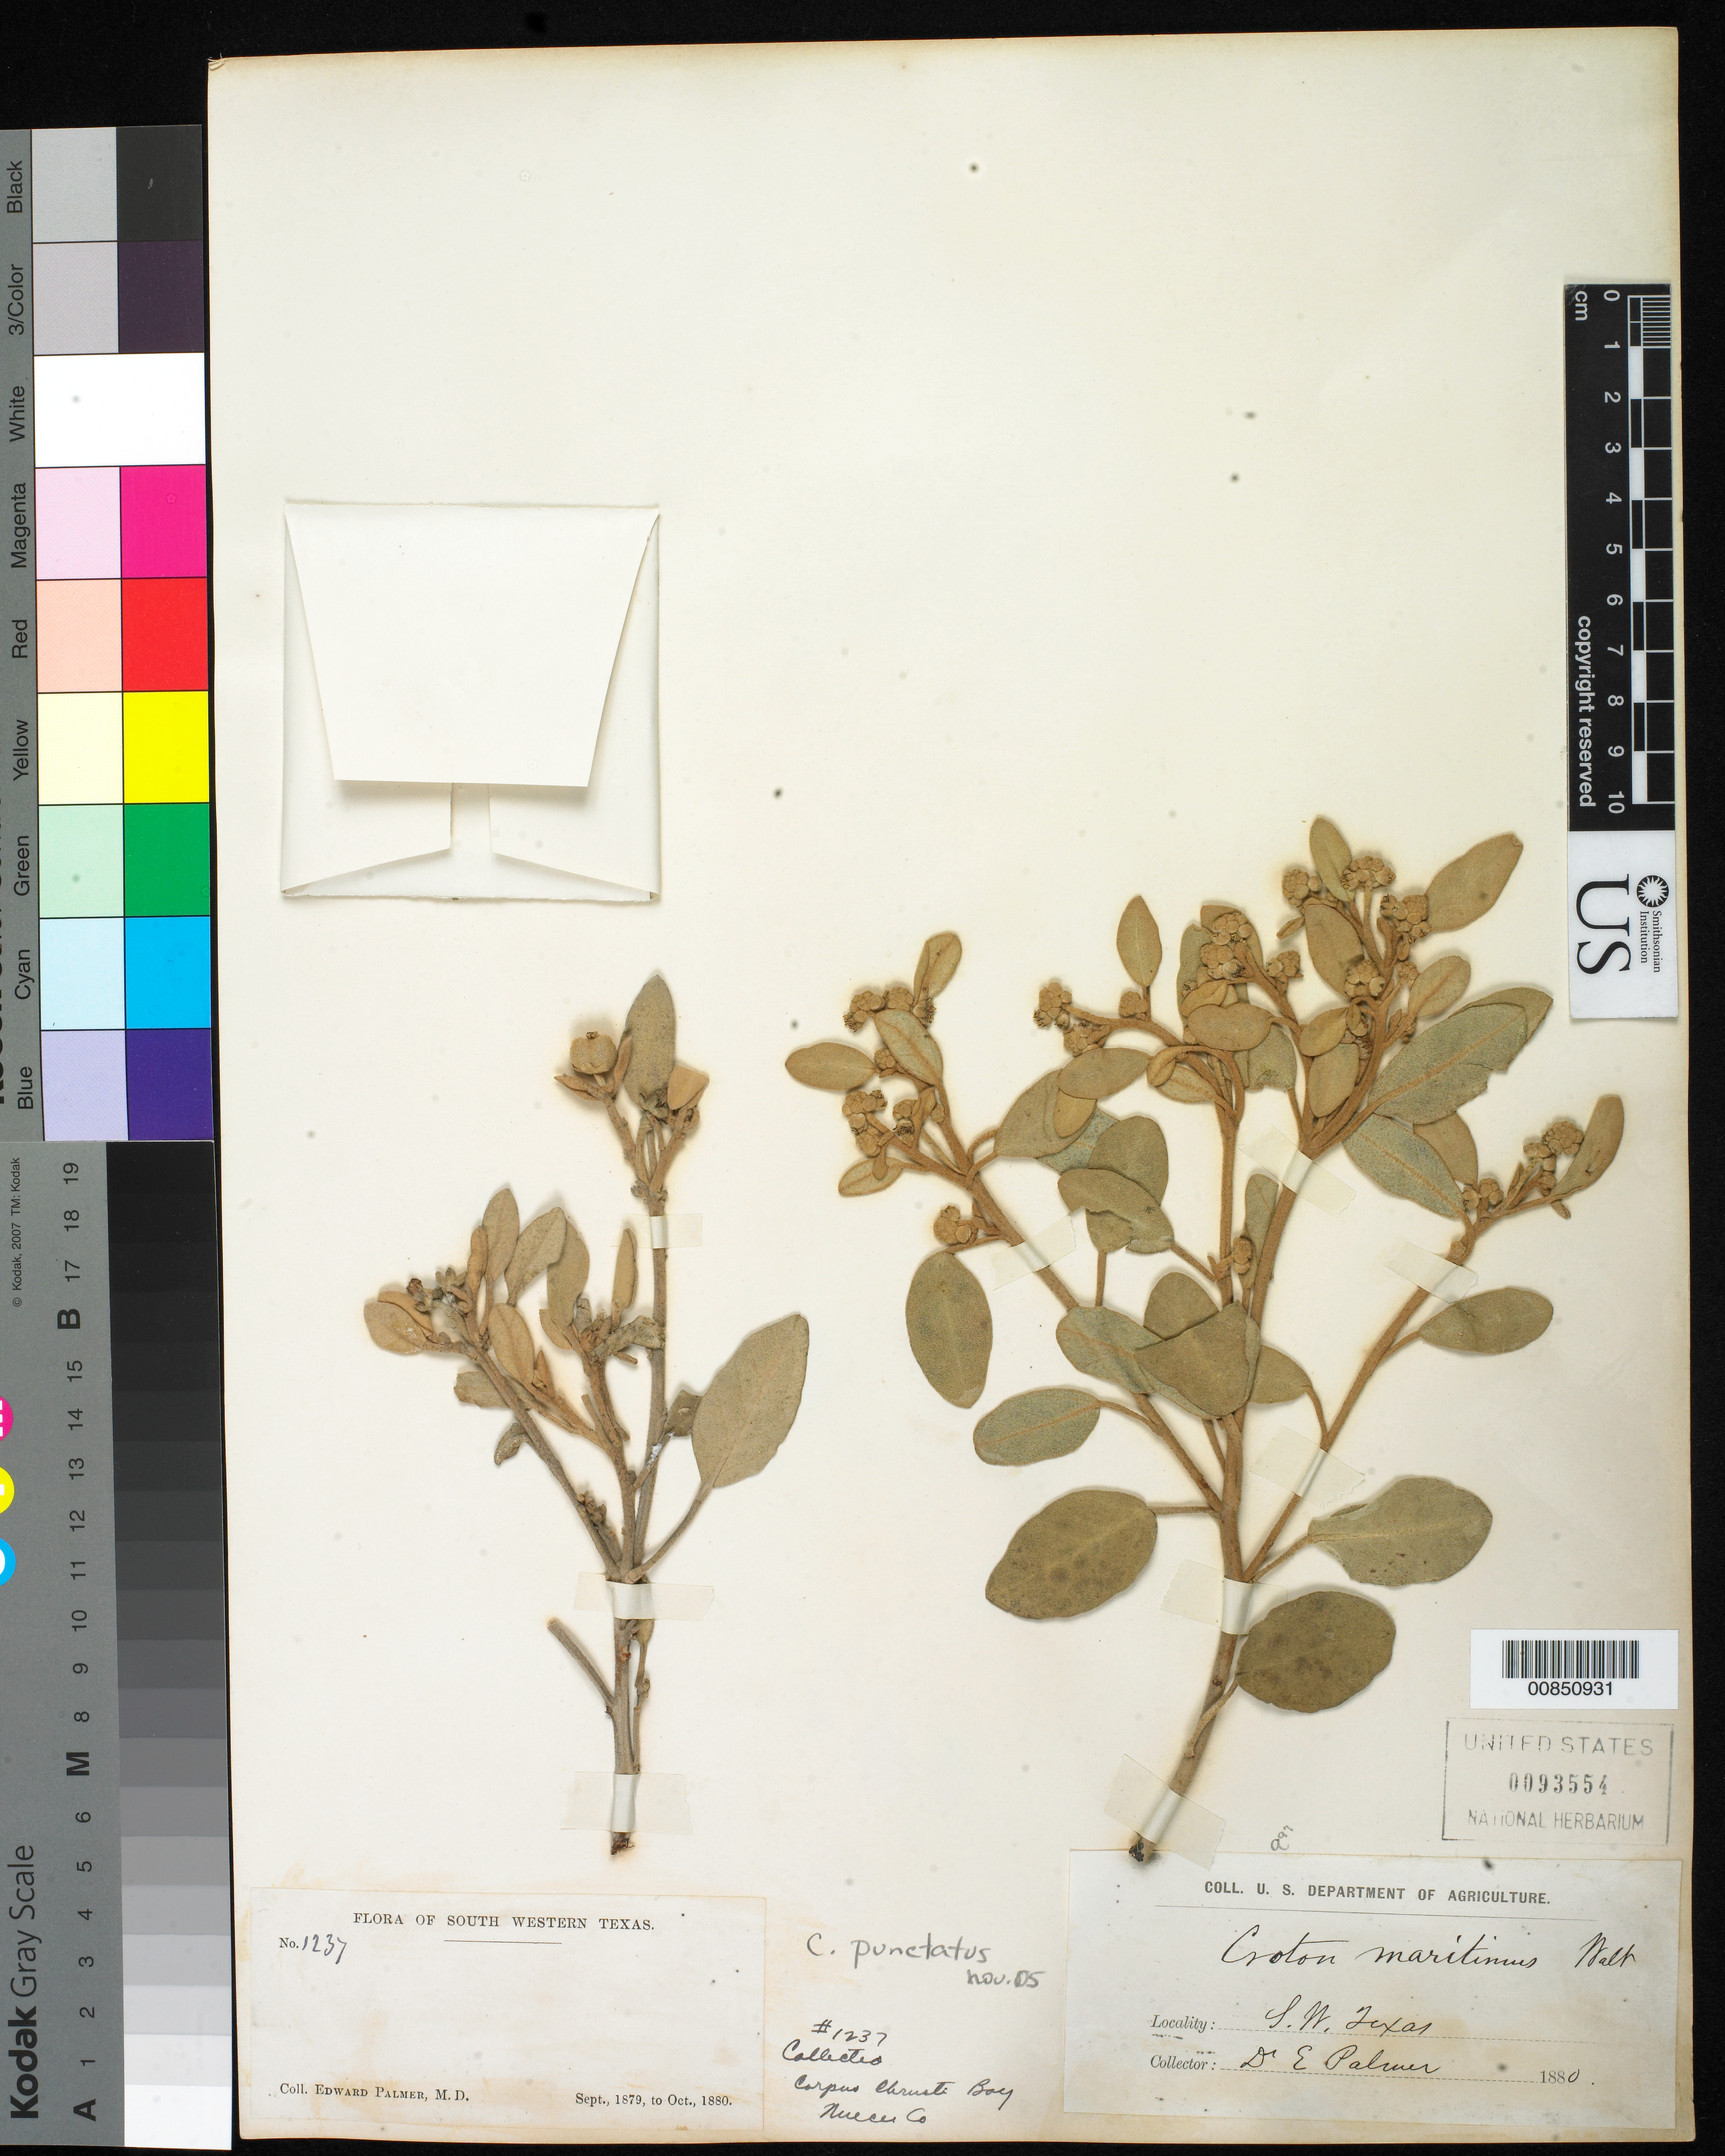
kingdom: Plantae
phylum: Tracheophyta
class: Magnoliopsida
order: Malpighiales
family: Euphorbiaceae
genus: Croton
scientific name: Croton punctatus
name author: Jacq.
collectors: E. Palmer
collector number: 1237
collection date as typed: Sep 1879 to -- Oct 1880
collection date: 1879-09/1880-10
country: United States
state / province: Texas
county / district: Nueces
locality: Corpus Christi Bay, Nueces County, Texas.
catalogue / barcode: US 93554